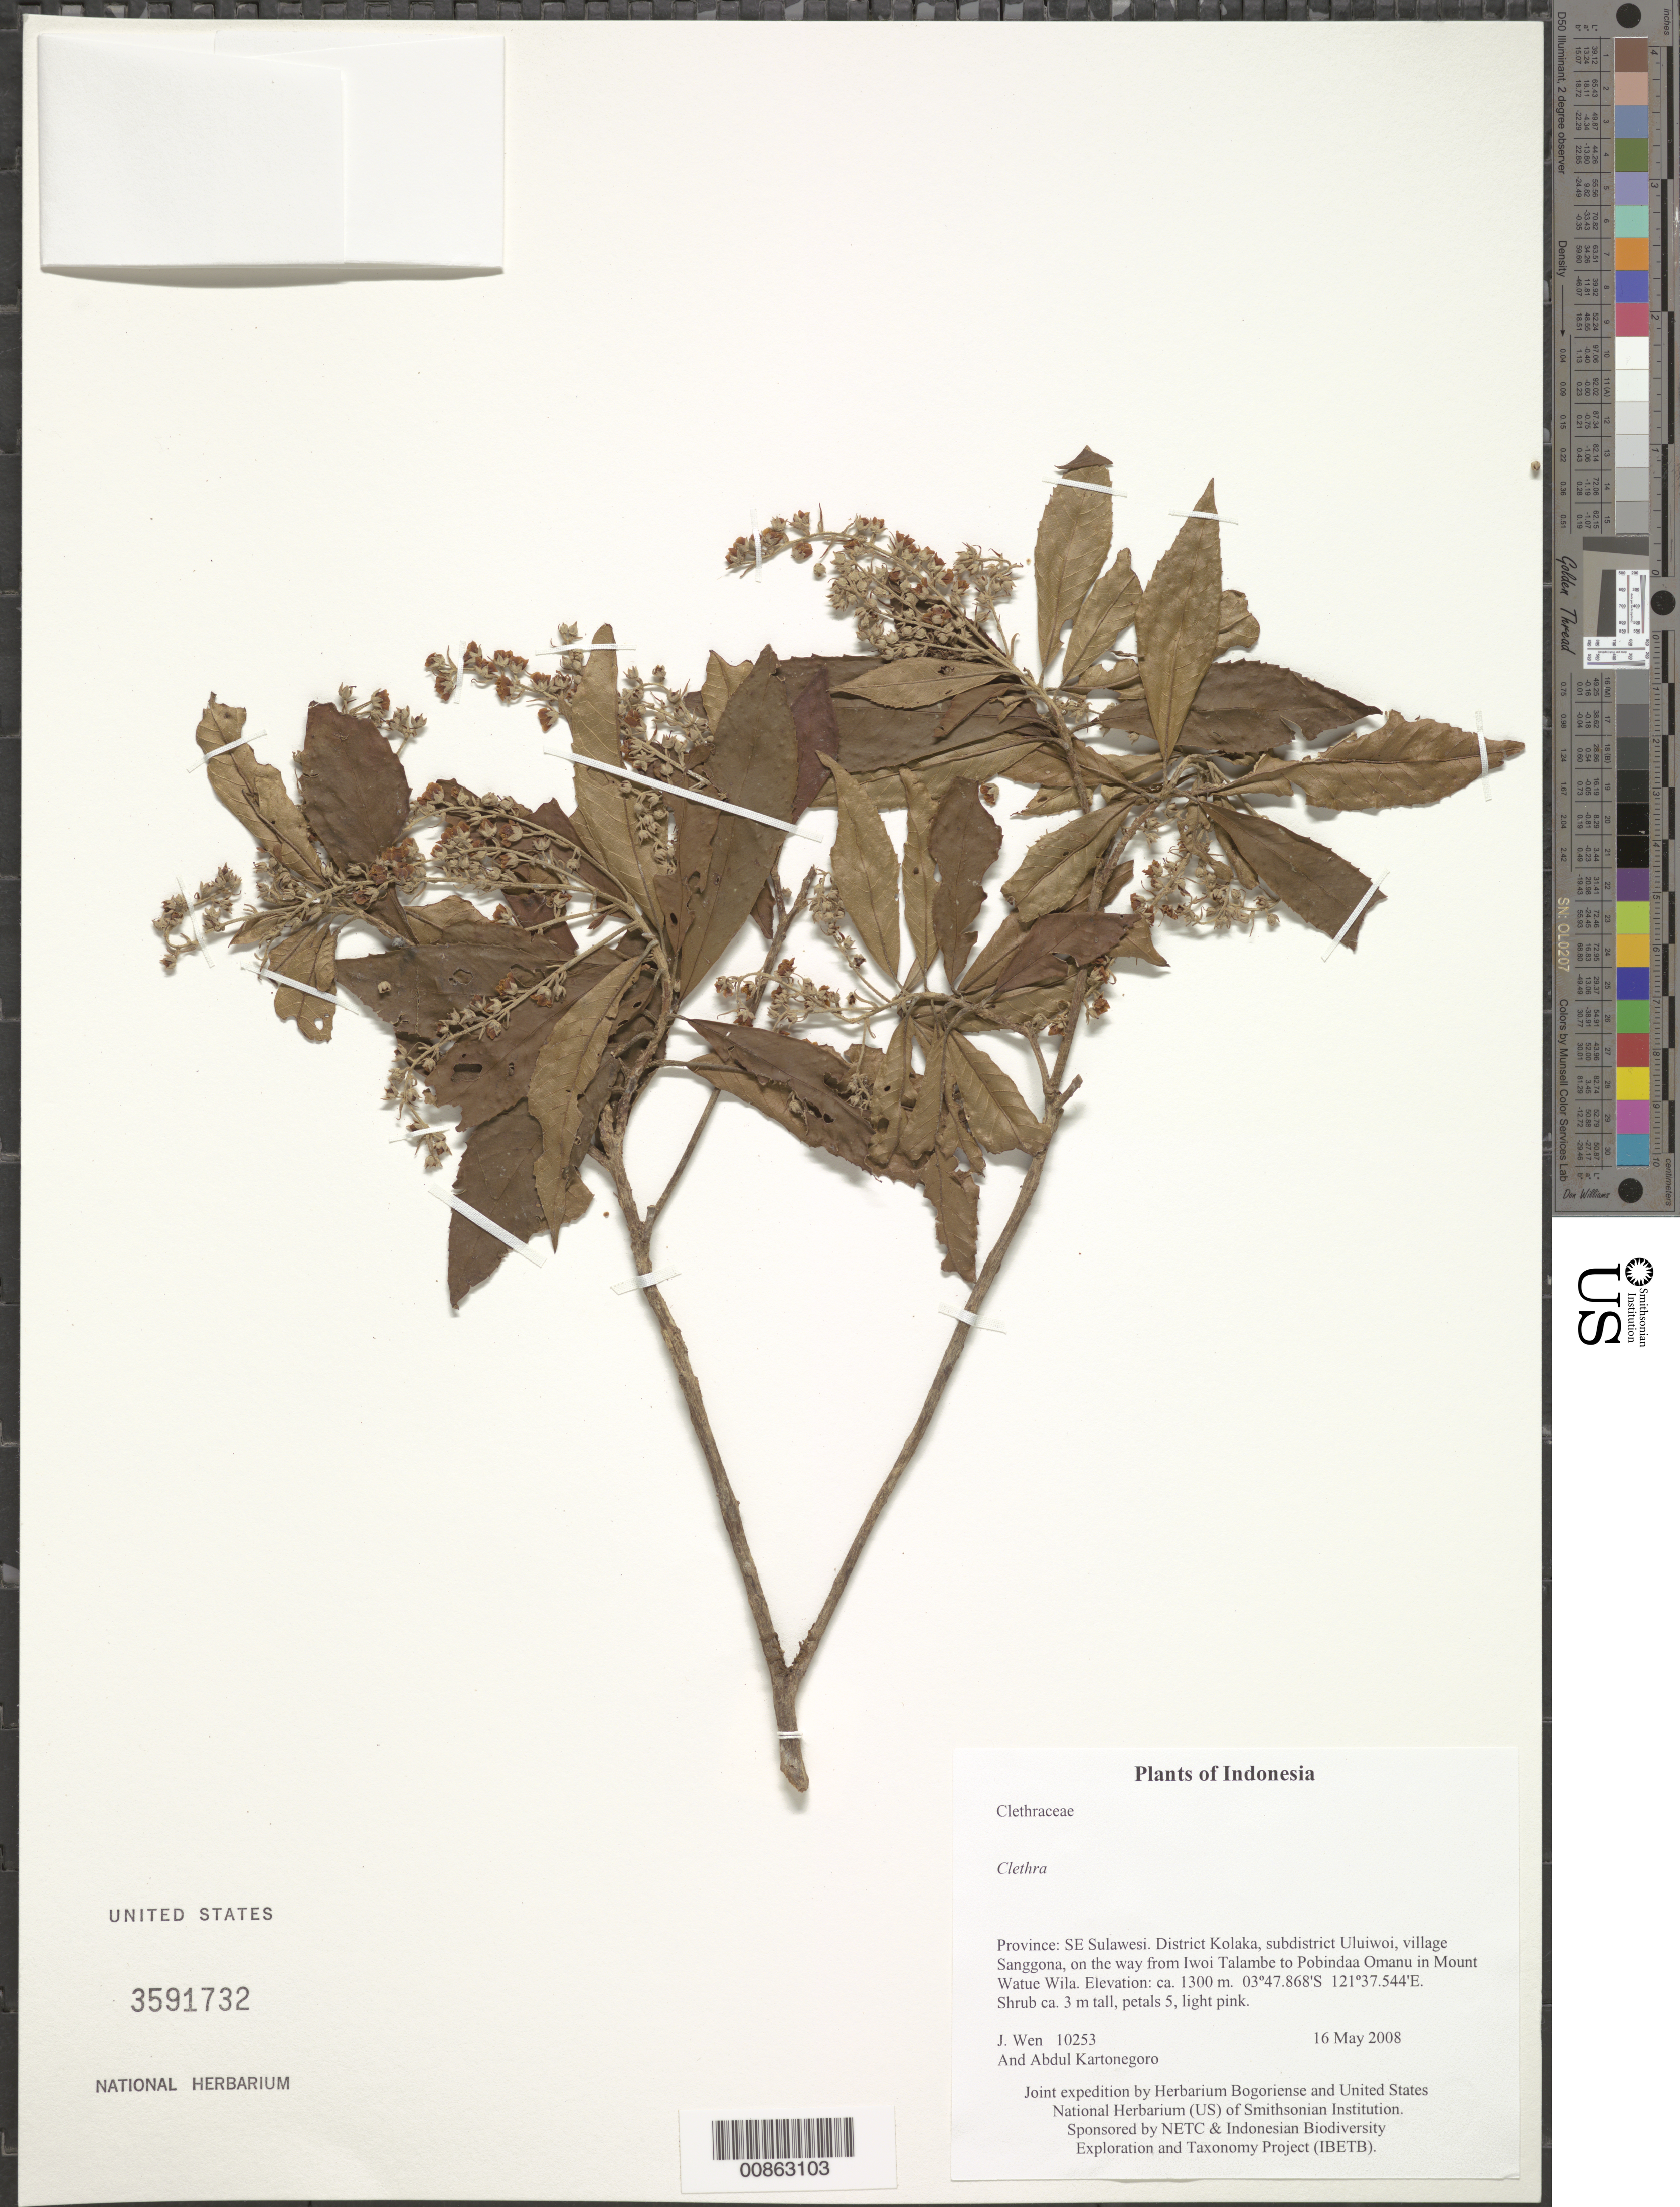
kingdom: Plantae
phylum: Tracheophyta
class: Magnoliopsida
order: Ericales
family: Clethraceae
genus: Clethra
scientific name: Clethra sp.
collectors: J. Wen & A. Kartonegoro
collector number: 10253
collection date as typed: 16 May 2008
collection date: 2008-05-16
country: Indonesia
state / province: Sulawesi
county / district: Sulawesi Tenggara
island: Sulawesi [Celebes]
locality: District Kolaka, subdistrict Uluiwoi, village Sanggona, on the way from Iwoi Talambe to Pobindaa Omanu in Mount Watue Wila.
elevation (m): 1300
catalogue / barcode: US 3591732